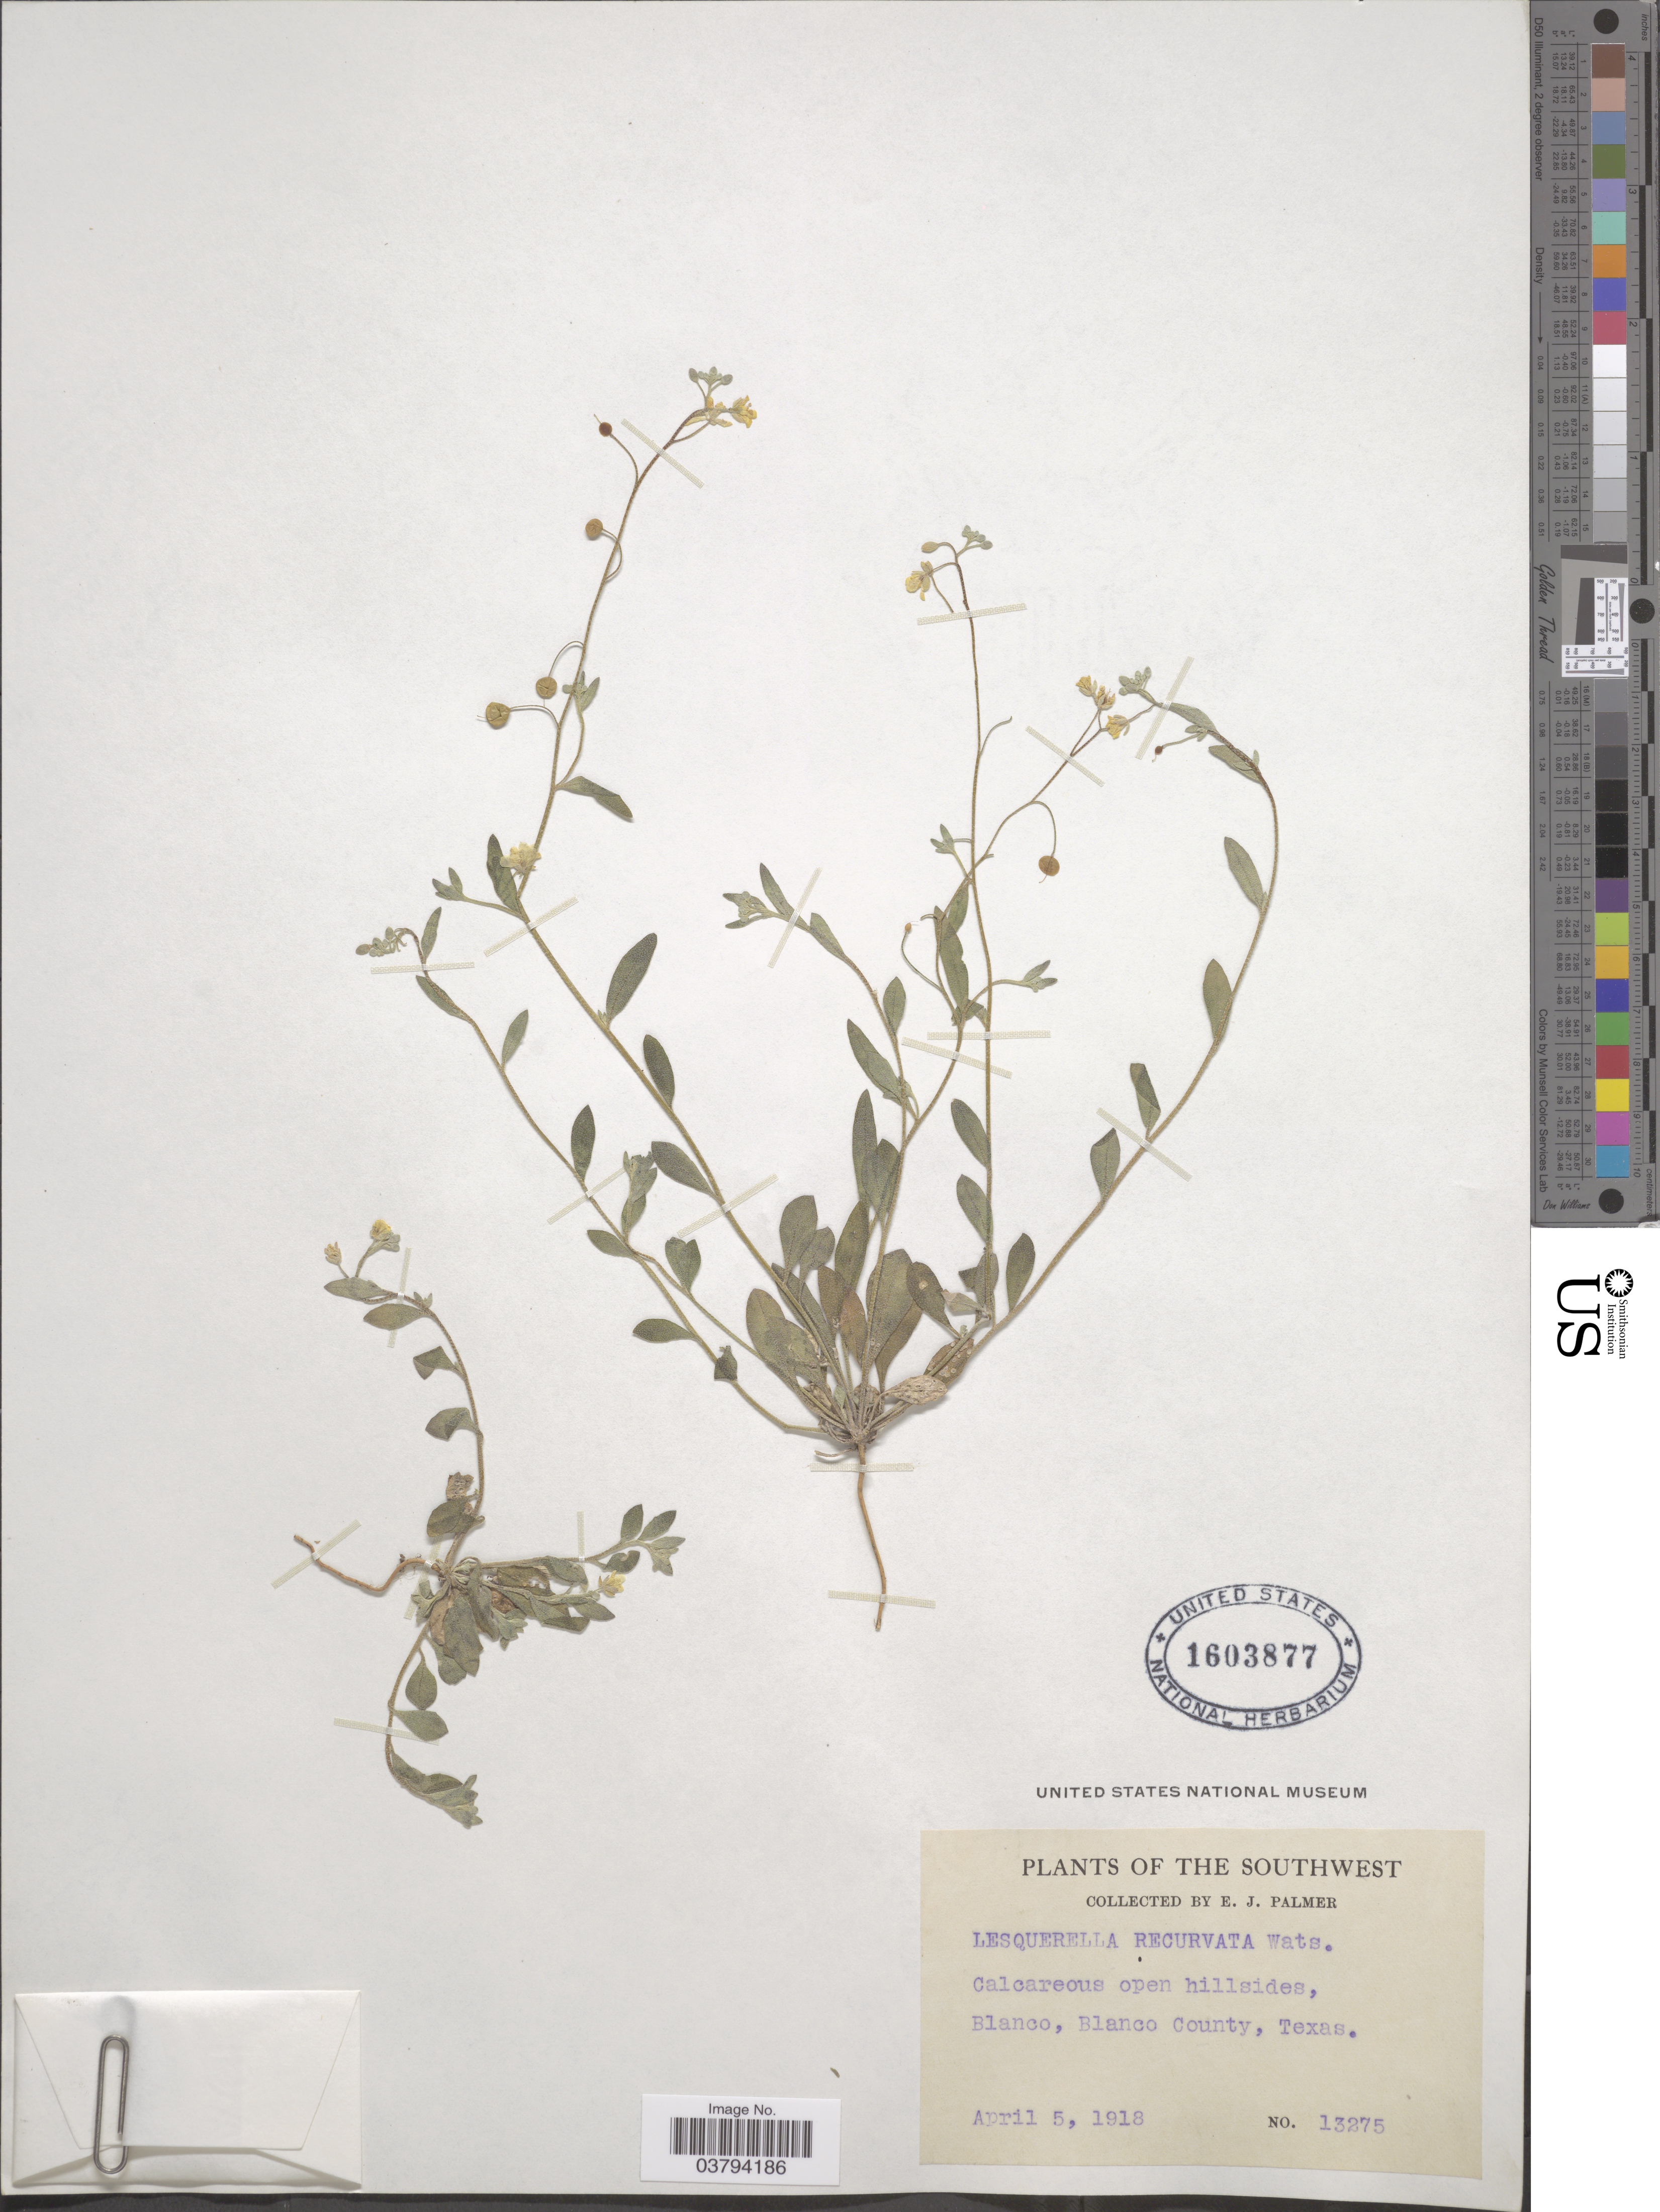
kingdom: Plantae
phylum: Tracheophyta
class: Magnoliopsida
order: Brassicales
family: Brassicaceae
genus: Lesquerella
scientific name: Lesquerella recurvata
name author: (Englem. ex A. Gray) S. Watson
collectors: E. J. Palmer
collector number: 13275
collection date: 1918-04-05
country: United States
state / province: Texas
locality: The Southwest. Blanco, Blanco County.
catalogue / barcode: US 1603877